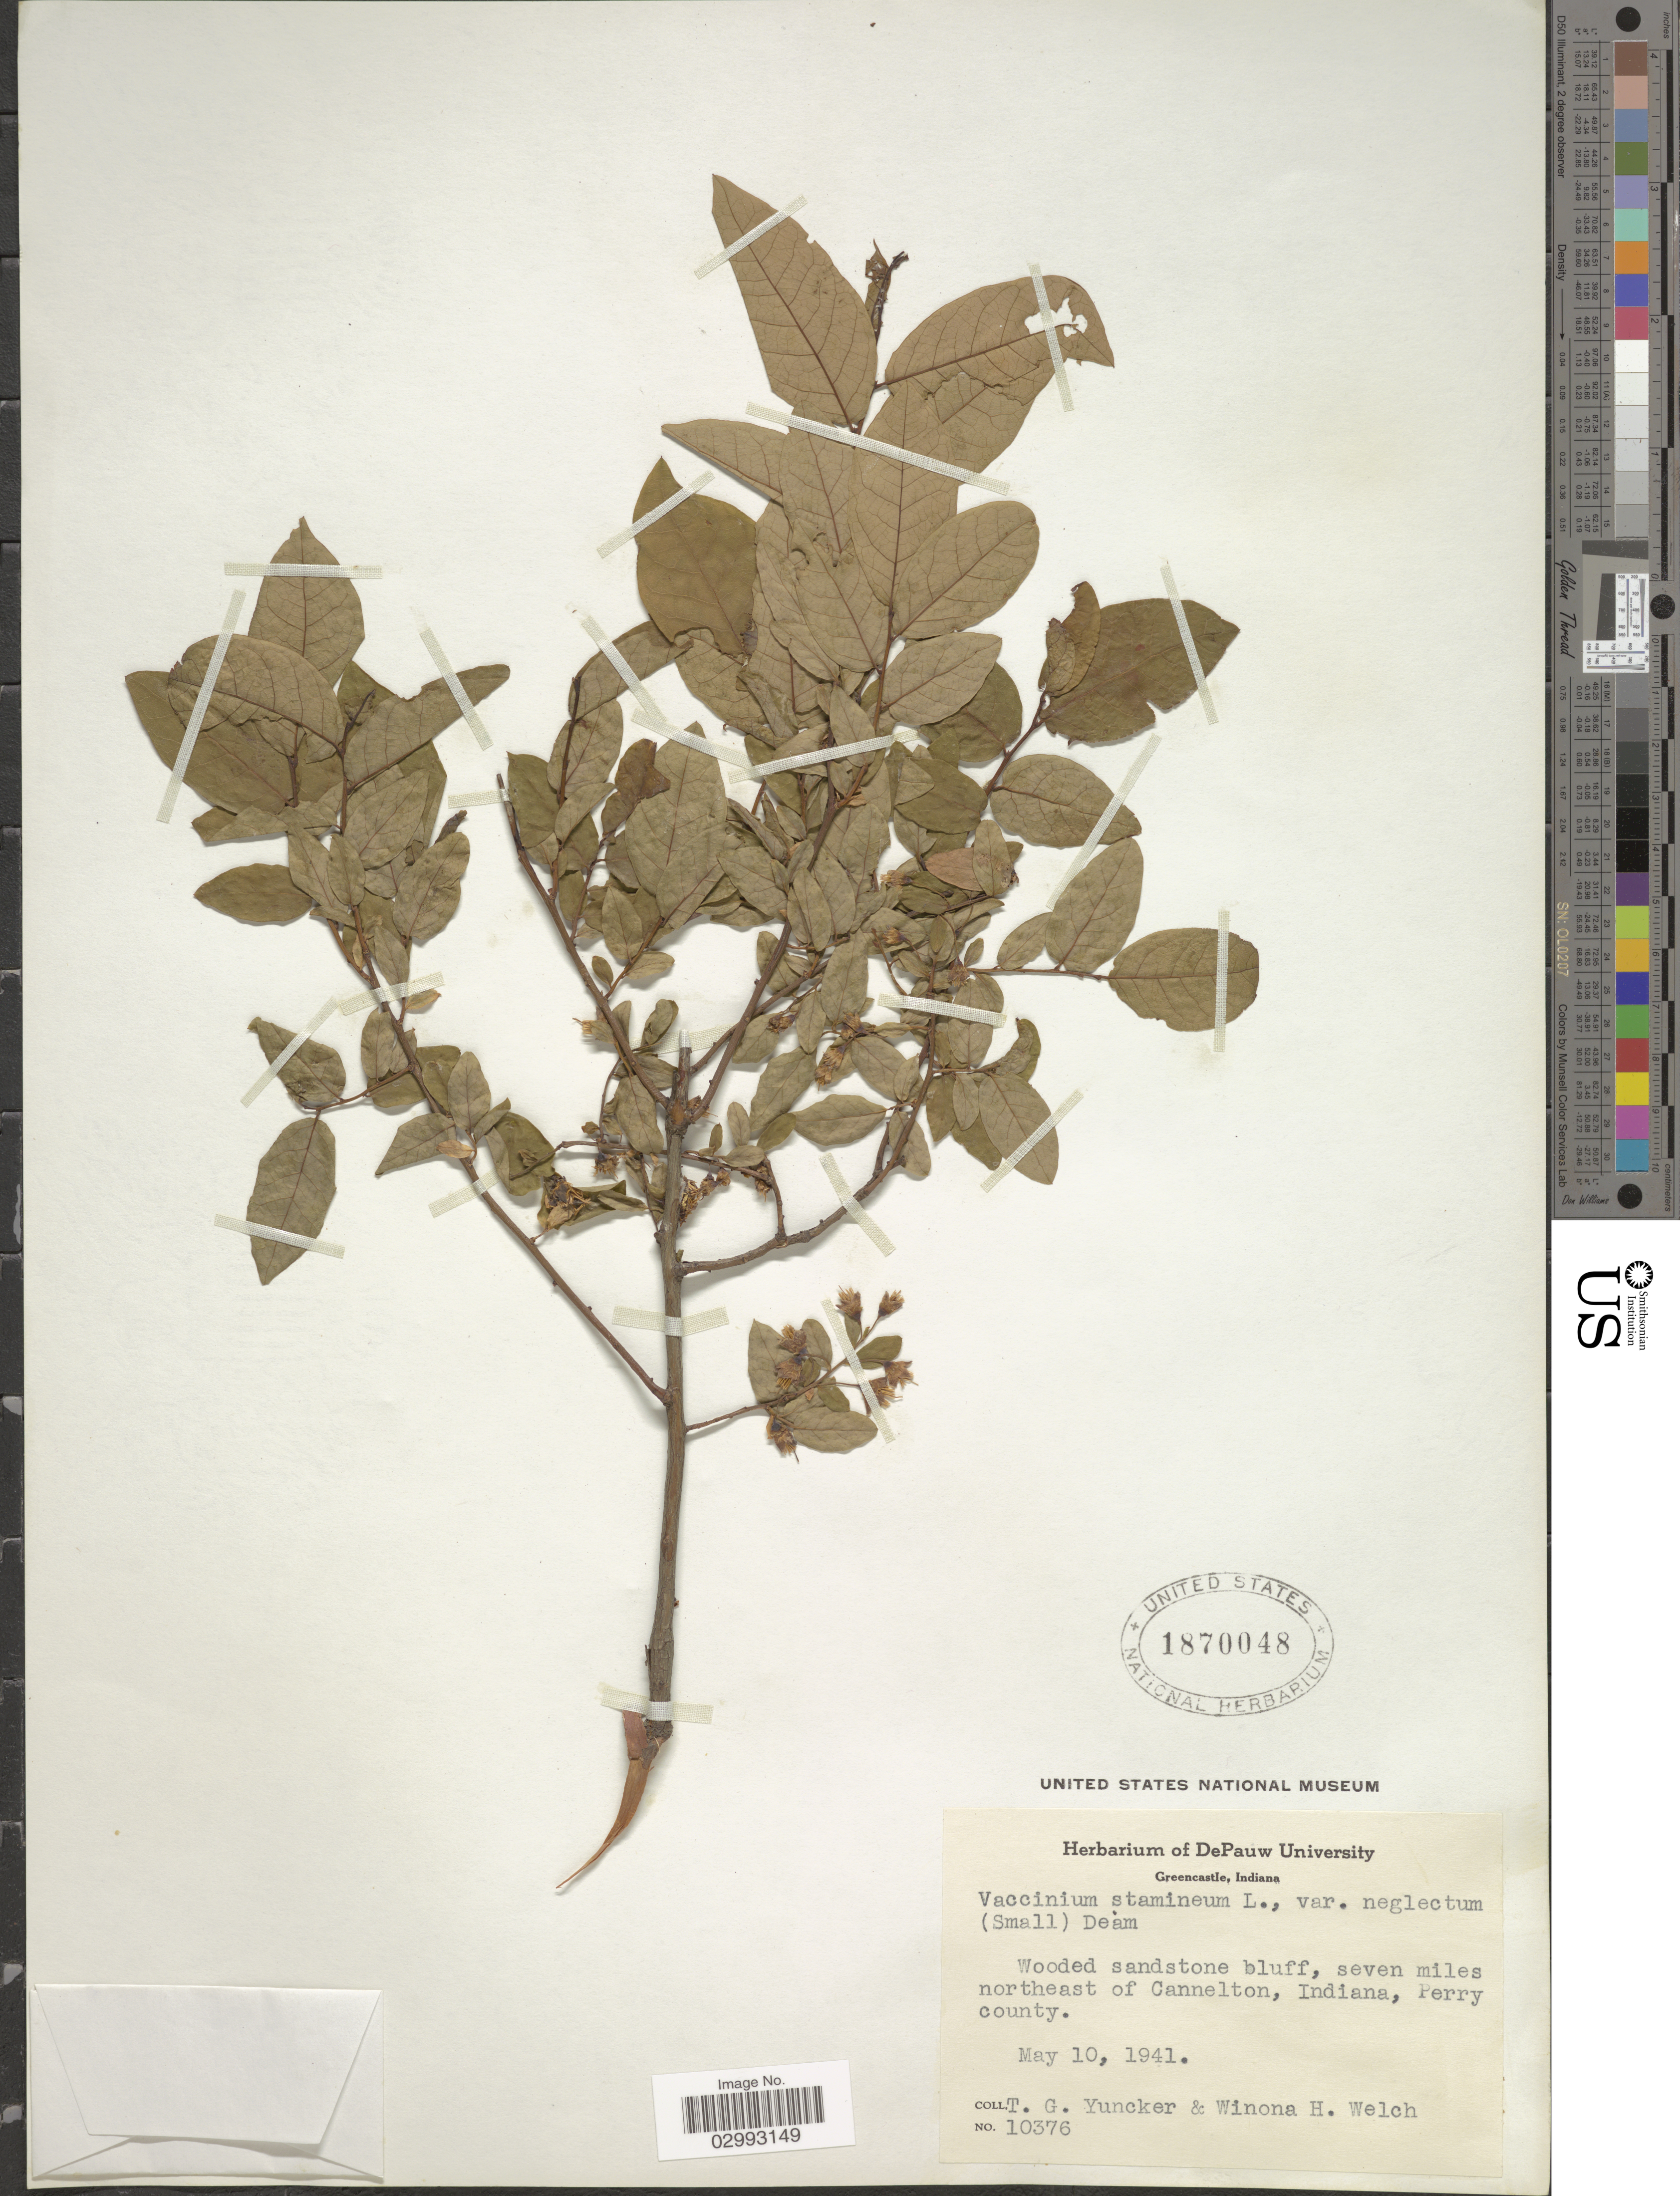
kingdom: Plantae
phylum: Tracheophyta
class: Magnoliopsida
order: Ericales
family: Ericaceae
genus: Polycodium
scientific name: Polycodium neglectum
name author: Small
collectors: T. G. Yuncker & W. H. Welch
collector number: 10376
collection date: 1941-05-10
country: United States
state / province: Indiana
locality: Seven miles northeast of Cannelton, Perry county.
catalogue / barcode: US 1870048